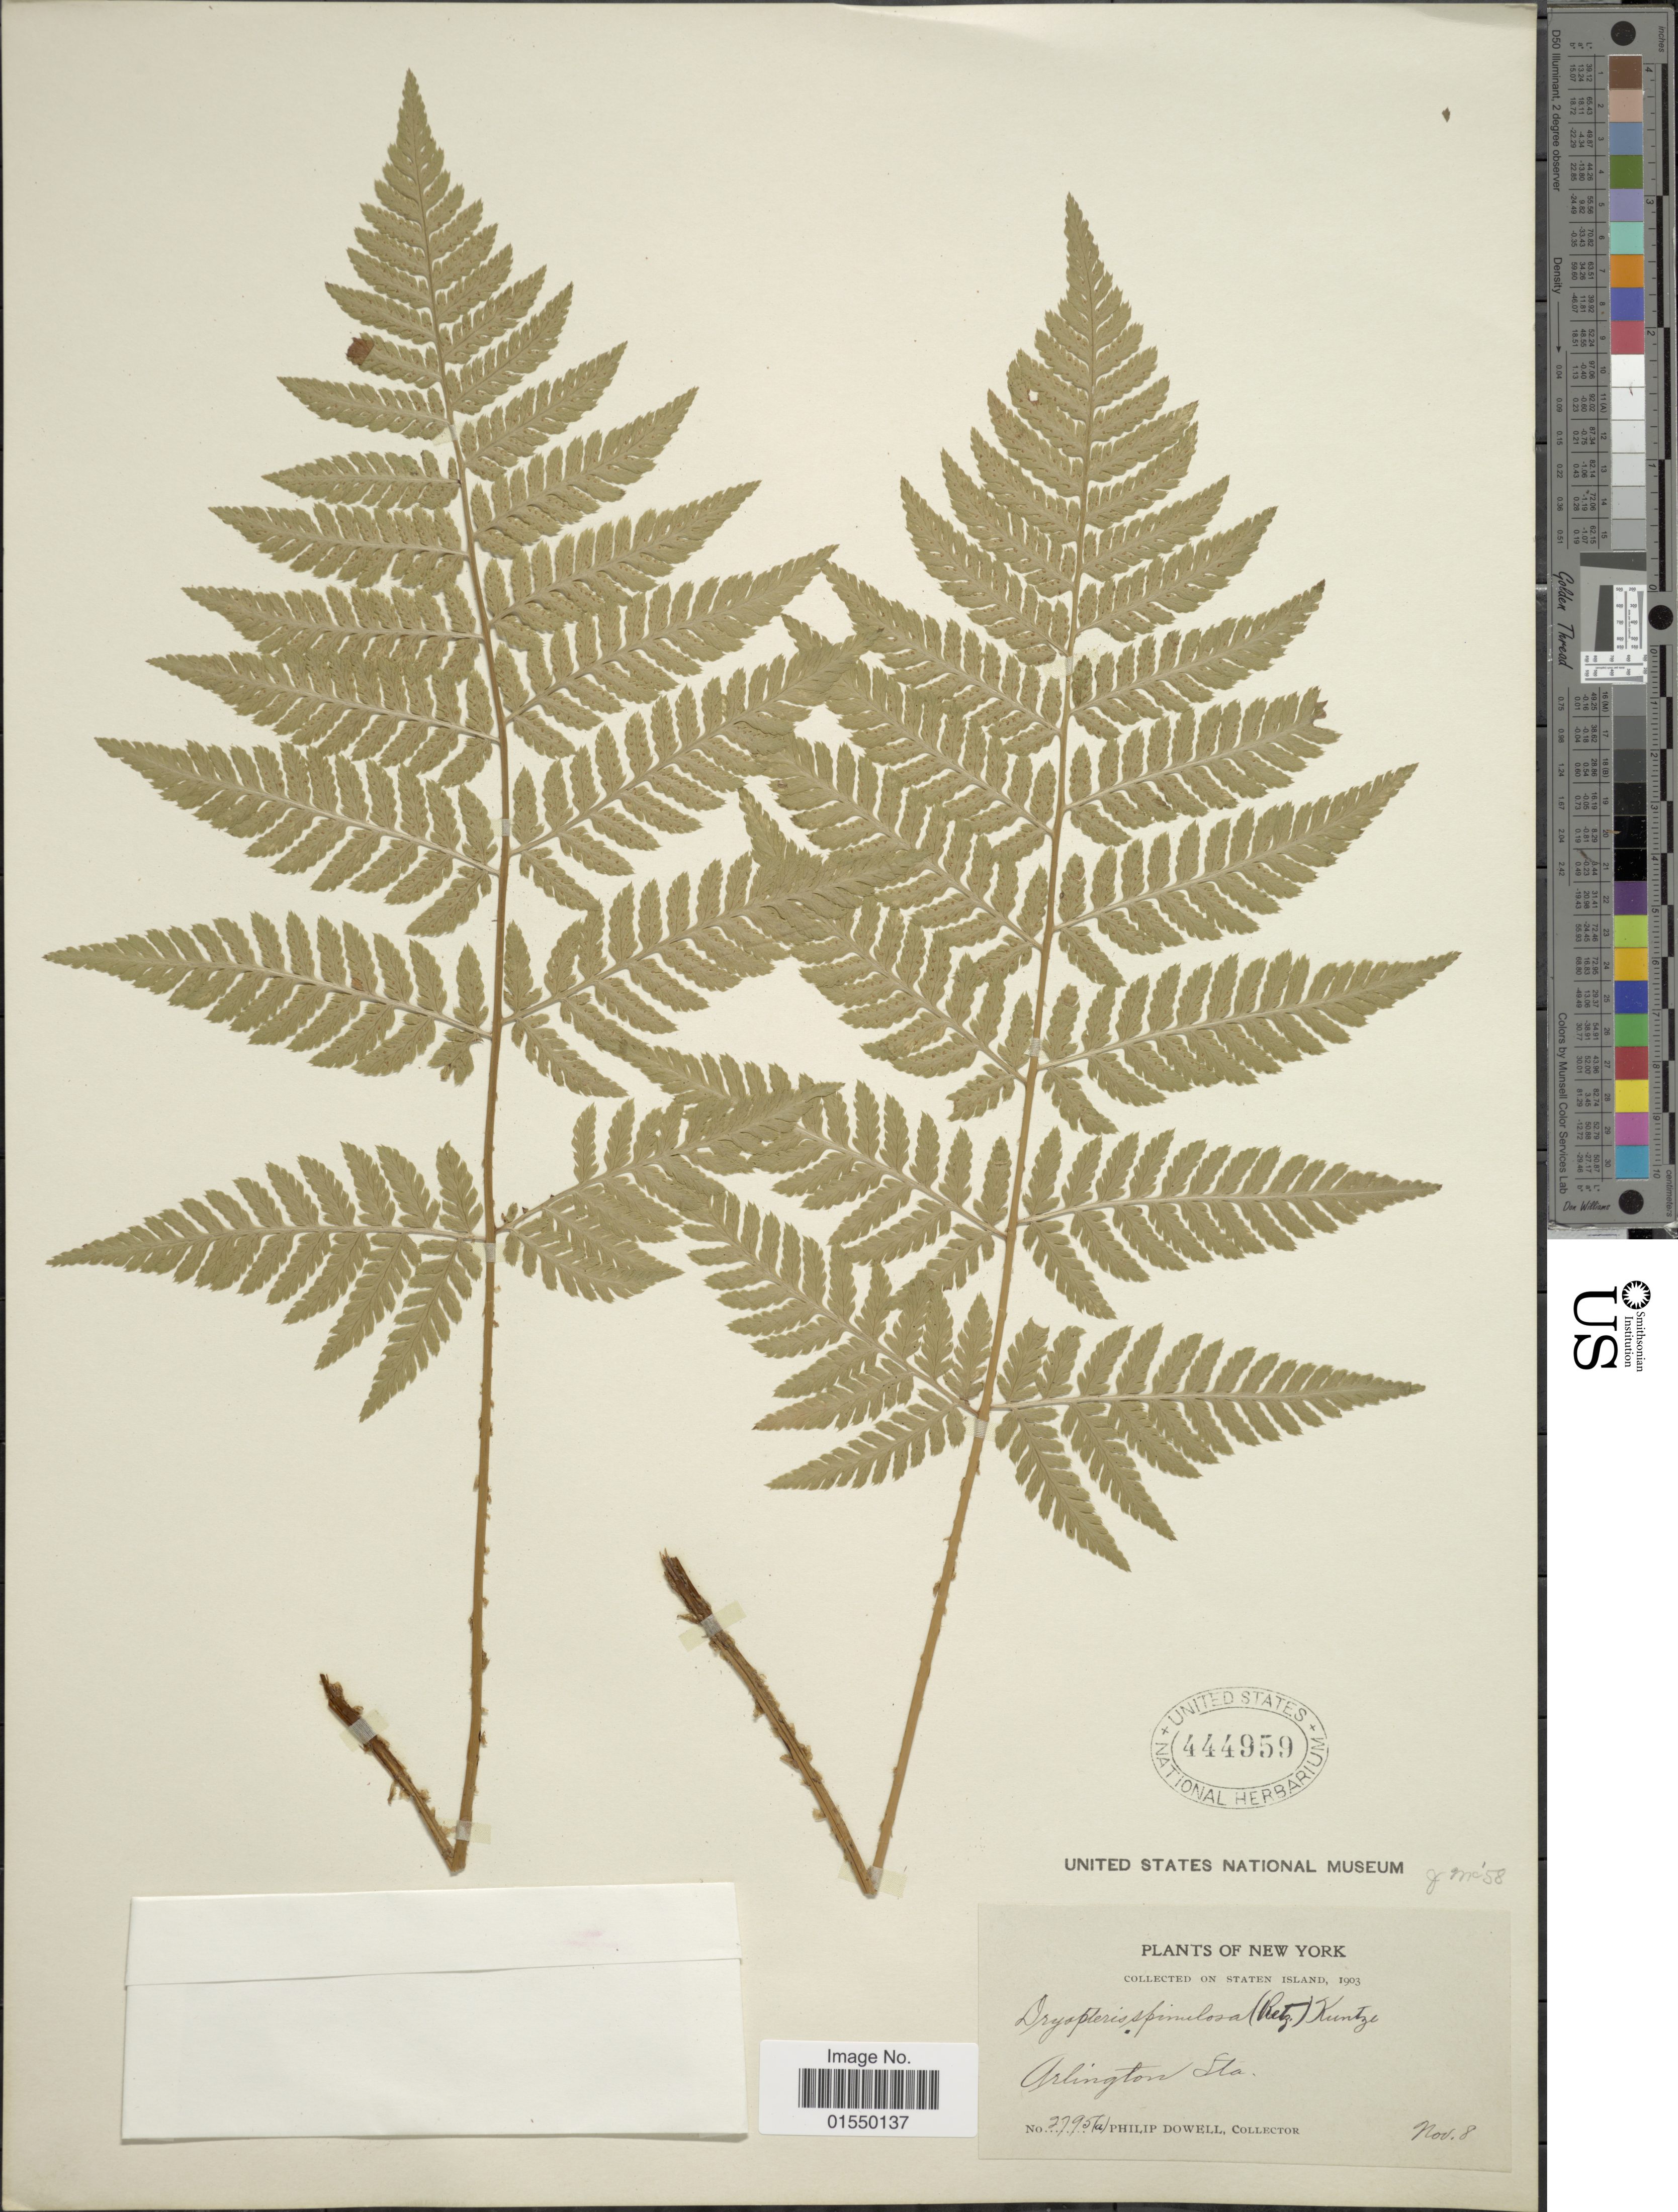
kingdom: Plantae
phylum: Tracheophyta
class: Polypodiopsida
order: Polypodiales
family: Dryopteridaceae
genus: Dryopteris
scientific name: Dryopteris carthusiana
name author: (Villars) H.P. Fuchs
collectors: P. Dowell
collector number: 2795 (a)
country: United States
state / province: New York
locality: Staten Island, Arlington Sta.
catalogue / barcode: US 444959